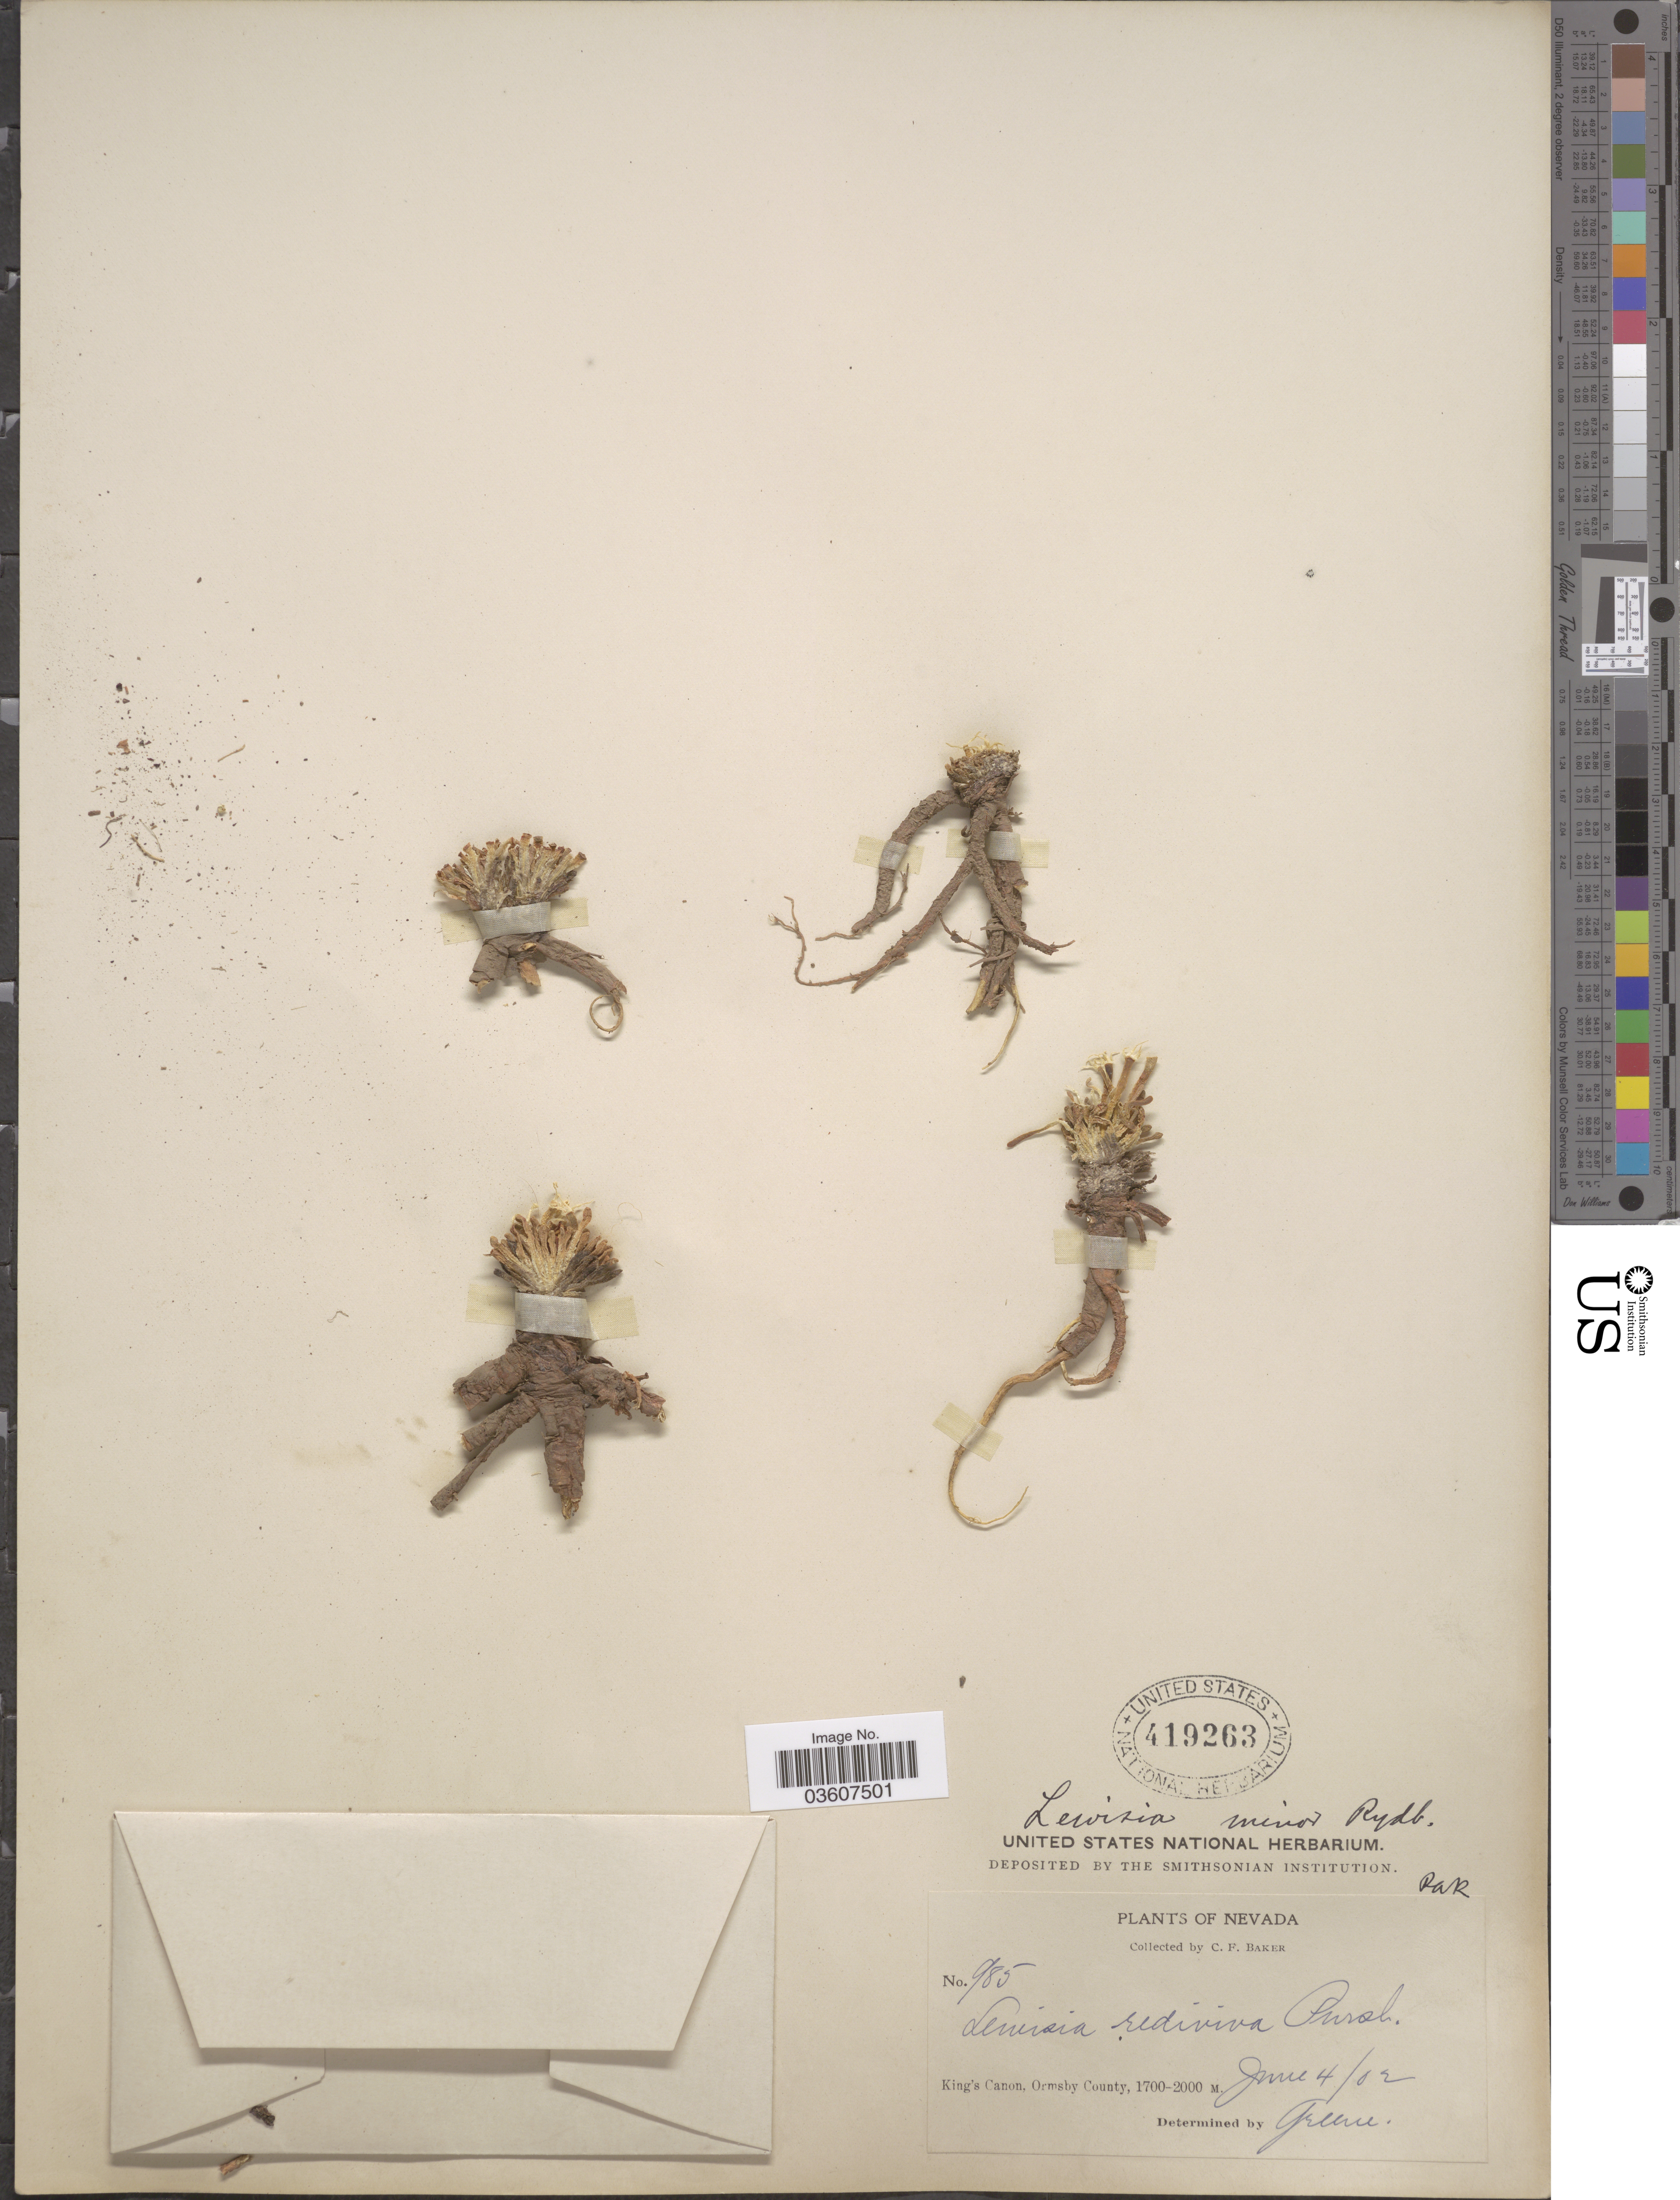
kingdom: Plantae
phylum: Tracheophyta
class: Magnoliopsida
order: Caryophyllales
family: Montiaceae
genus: Lewisia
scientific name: Lewisia rediviva var. minor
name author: (Rydb.) Munz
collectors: C. F. Baker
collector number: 985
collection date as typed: Transcribed d/m/y: 4/6/2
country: United States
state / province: Nevada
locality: King's Canon, Ormsby County.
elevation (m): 1700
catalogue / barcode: US 419263